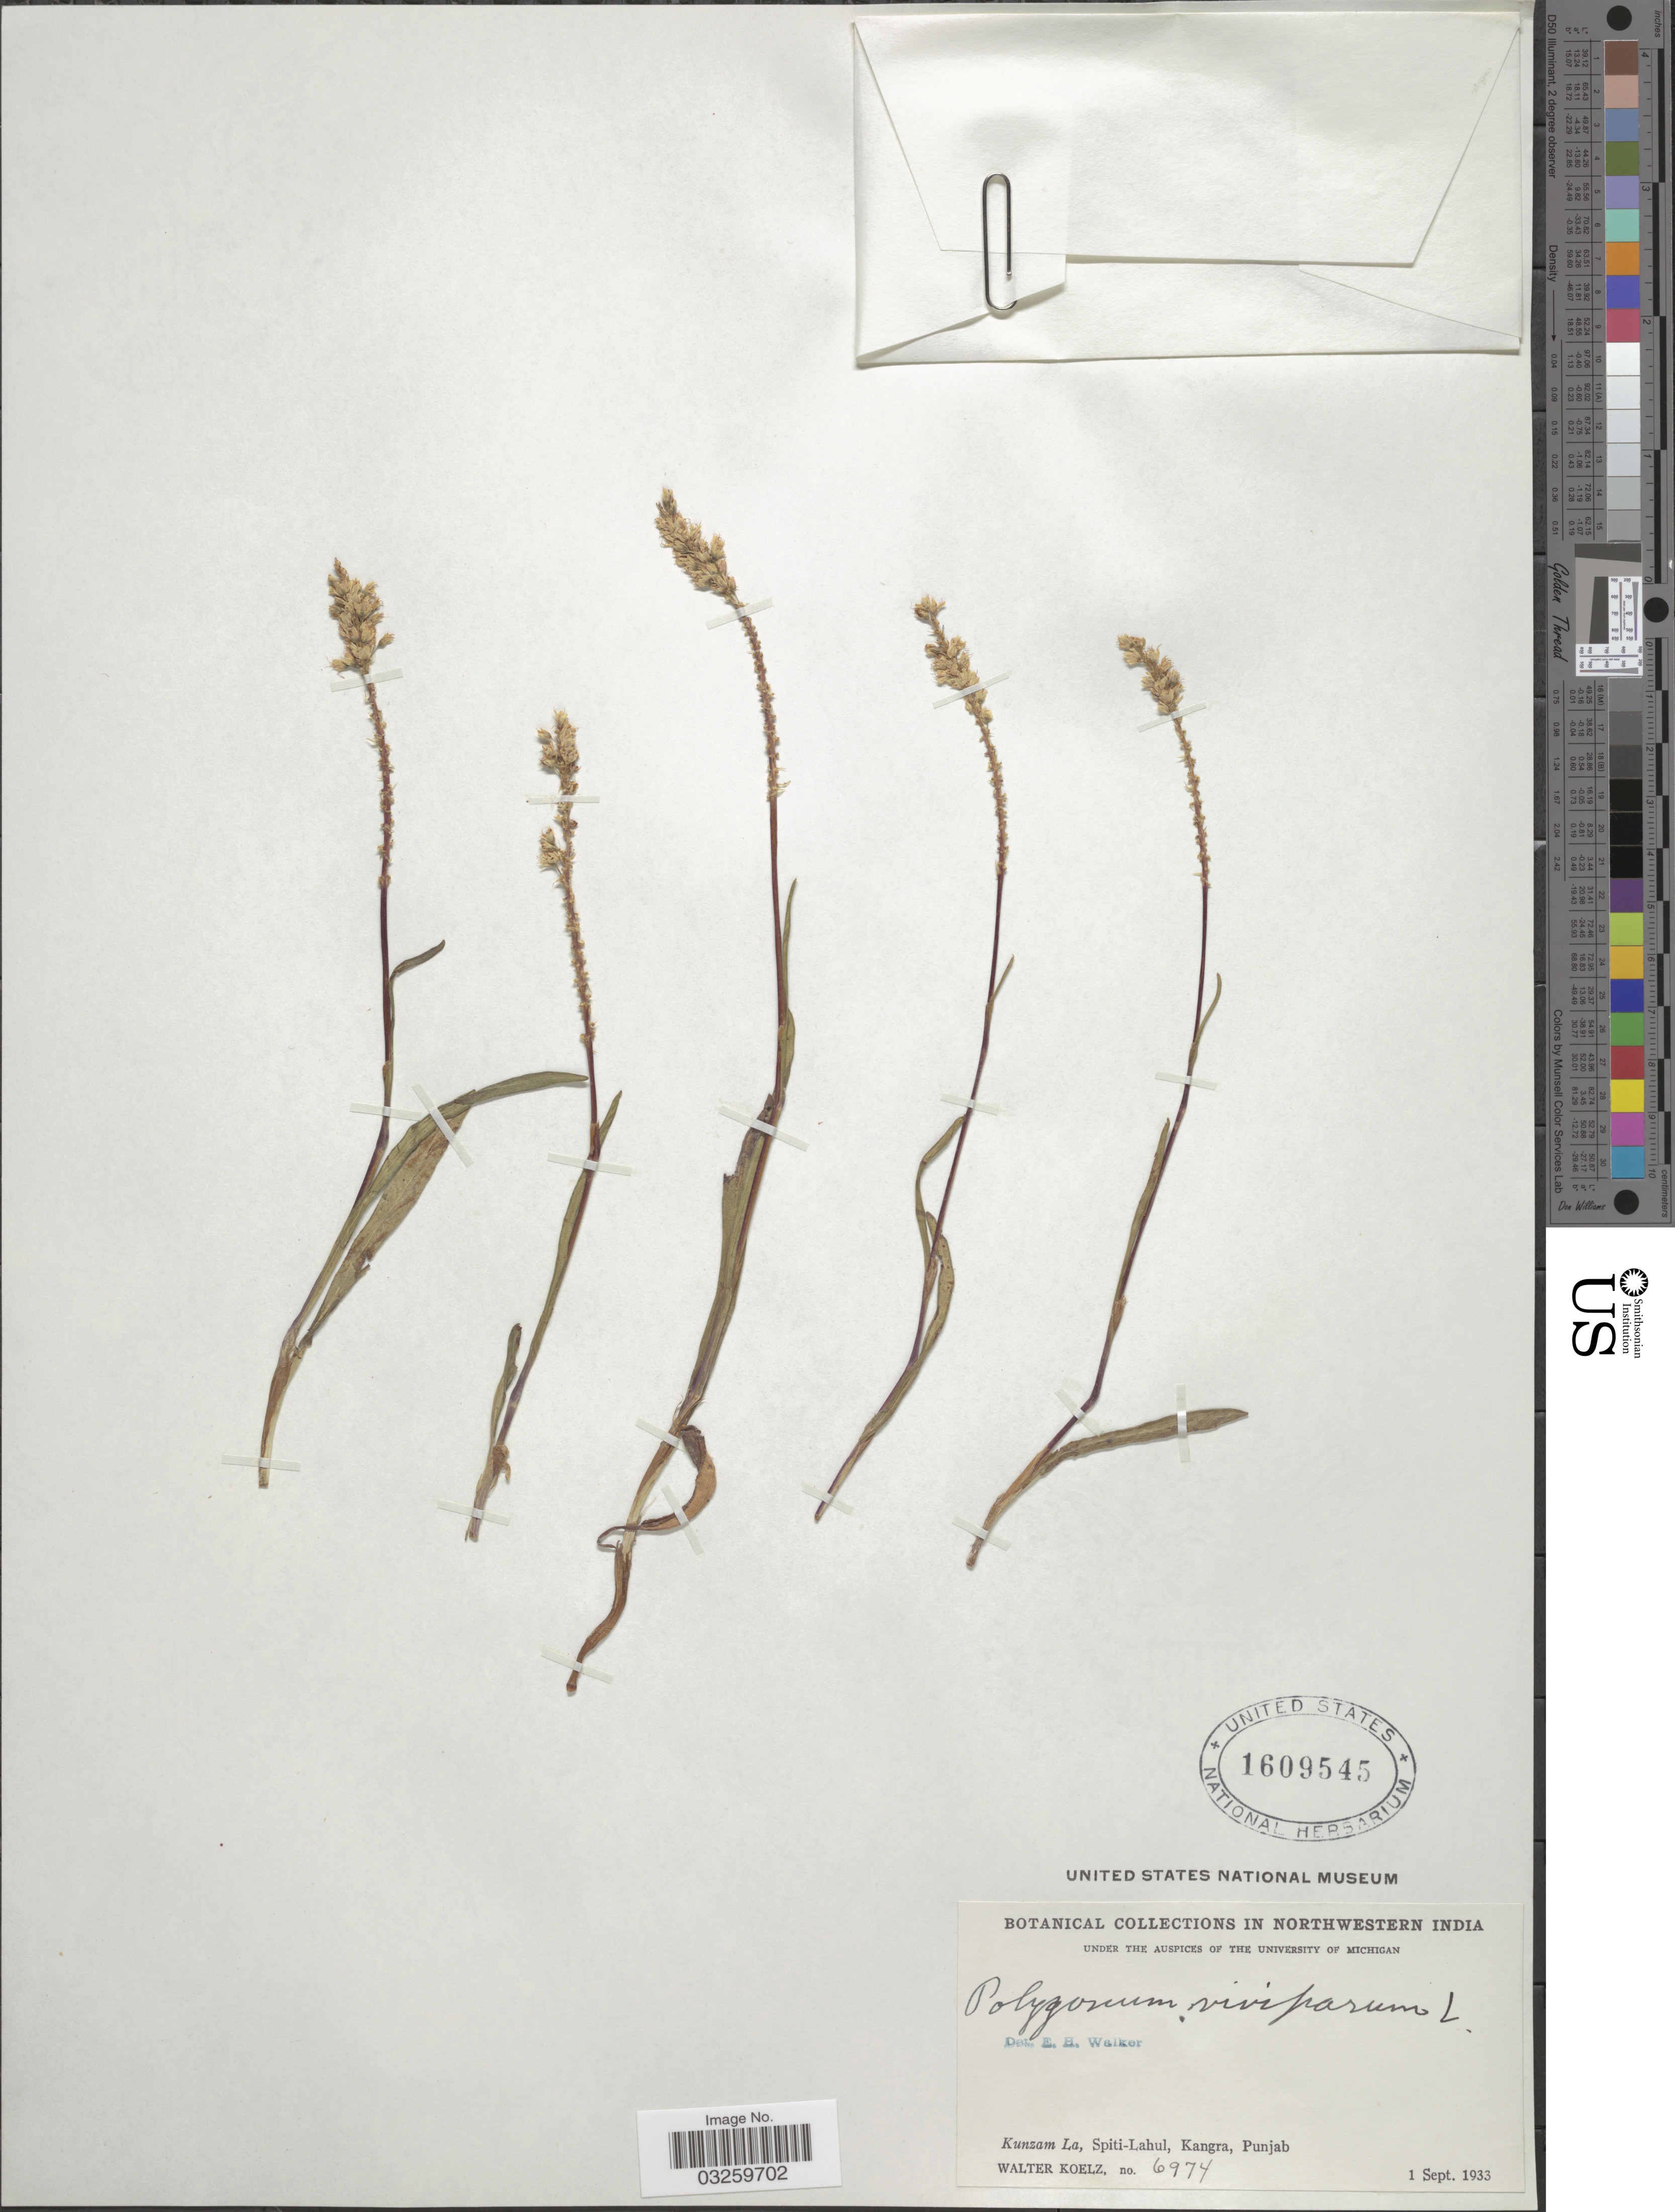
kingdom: Plantae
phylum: Tracheophyta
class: Magnoliopsida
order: Caryophyllales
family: Polygonaceae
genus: Bistorta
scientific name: Bistorta vivipara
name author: (L.) Delarbre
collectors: W. N. Koelz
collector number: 6974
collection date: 1933-09-01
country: India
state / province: Punjab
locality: Northwestern India. Kunzam La, Spiti-Lahul, Kangra, Punjab.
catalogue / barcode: US 1609545